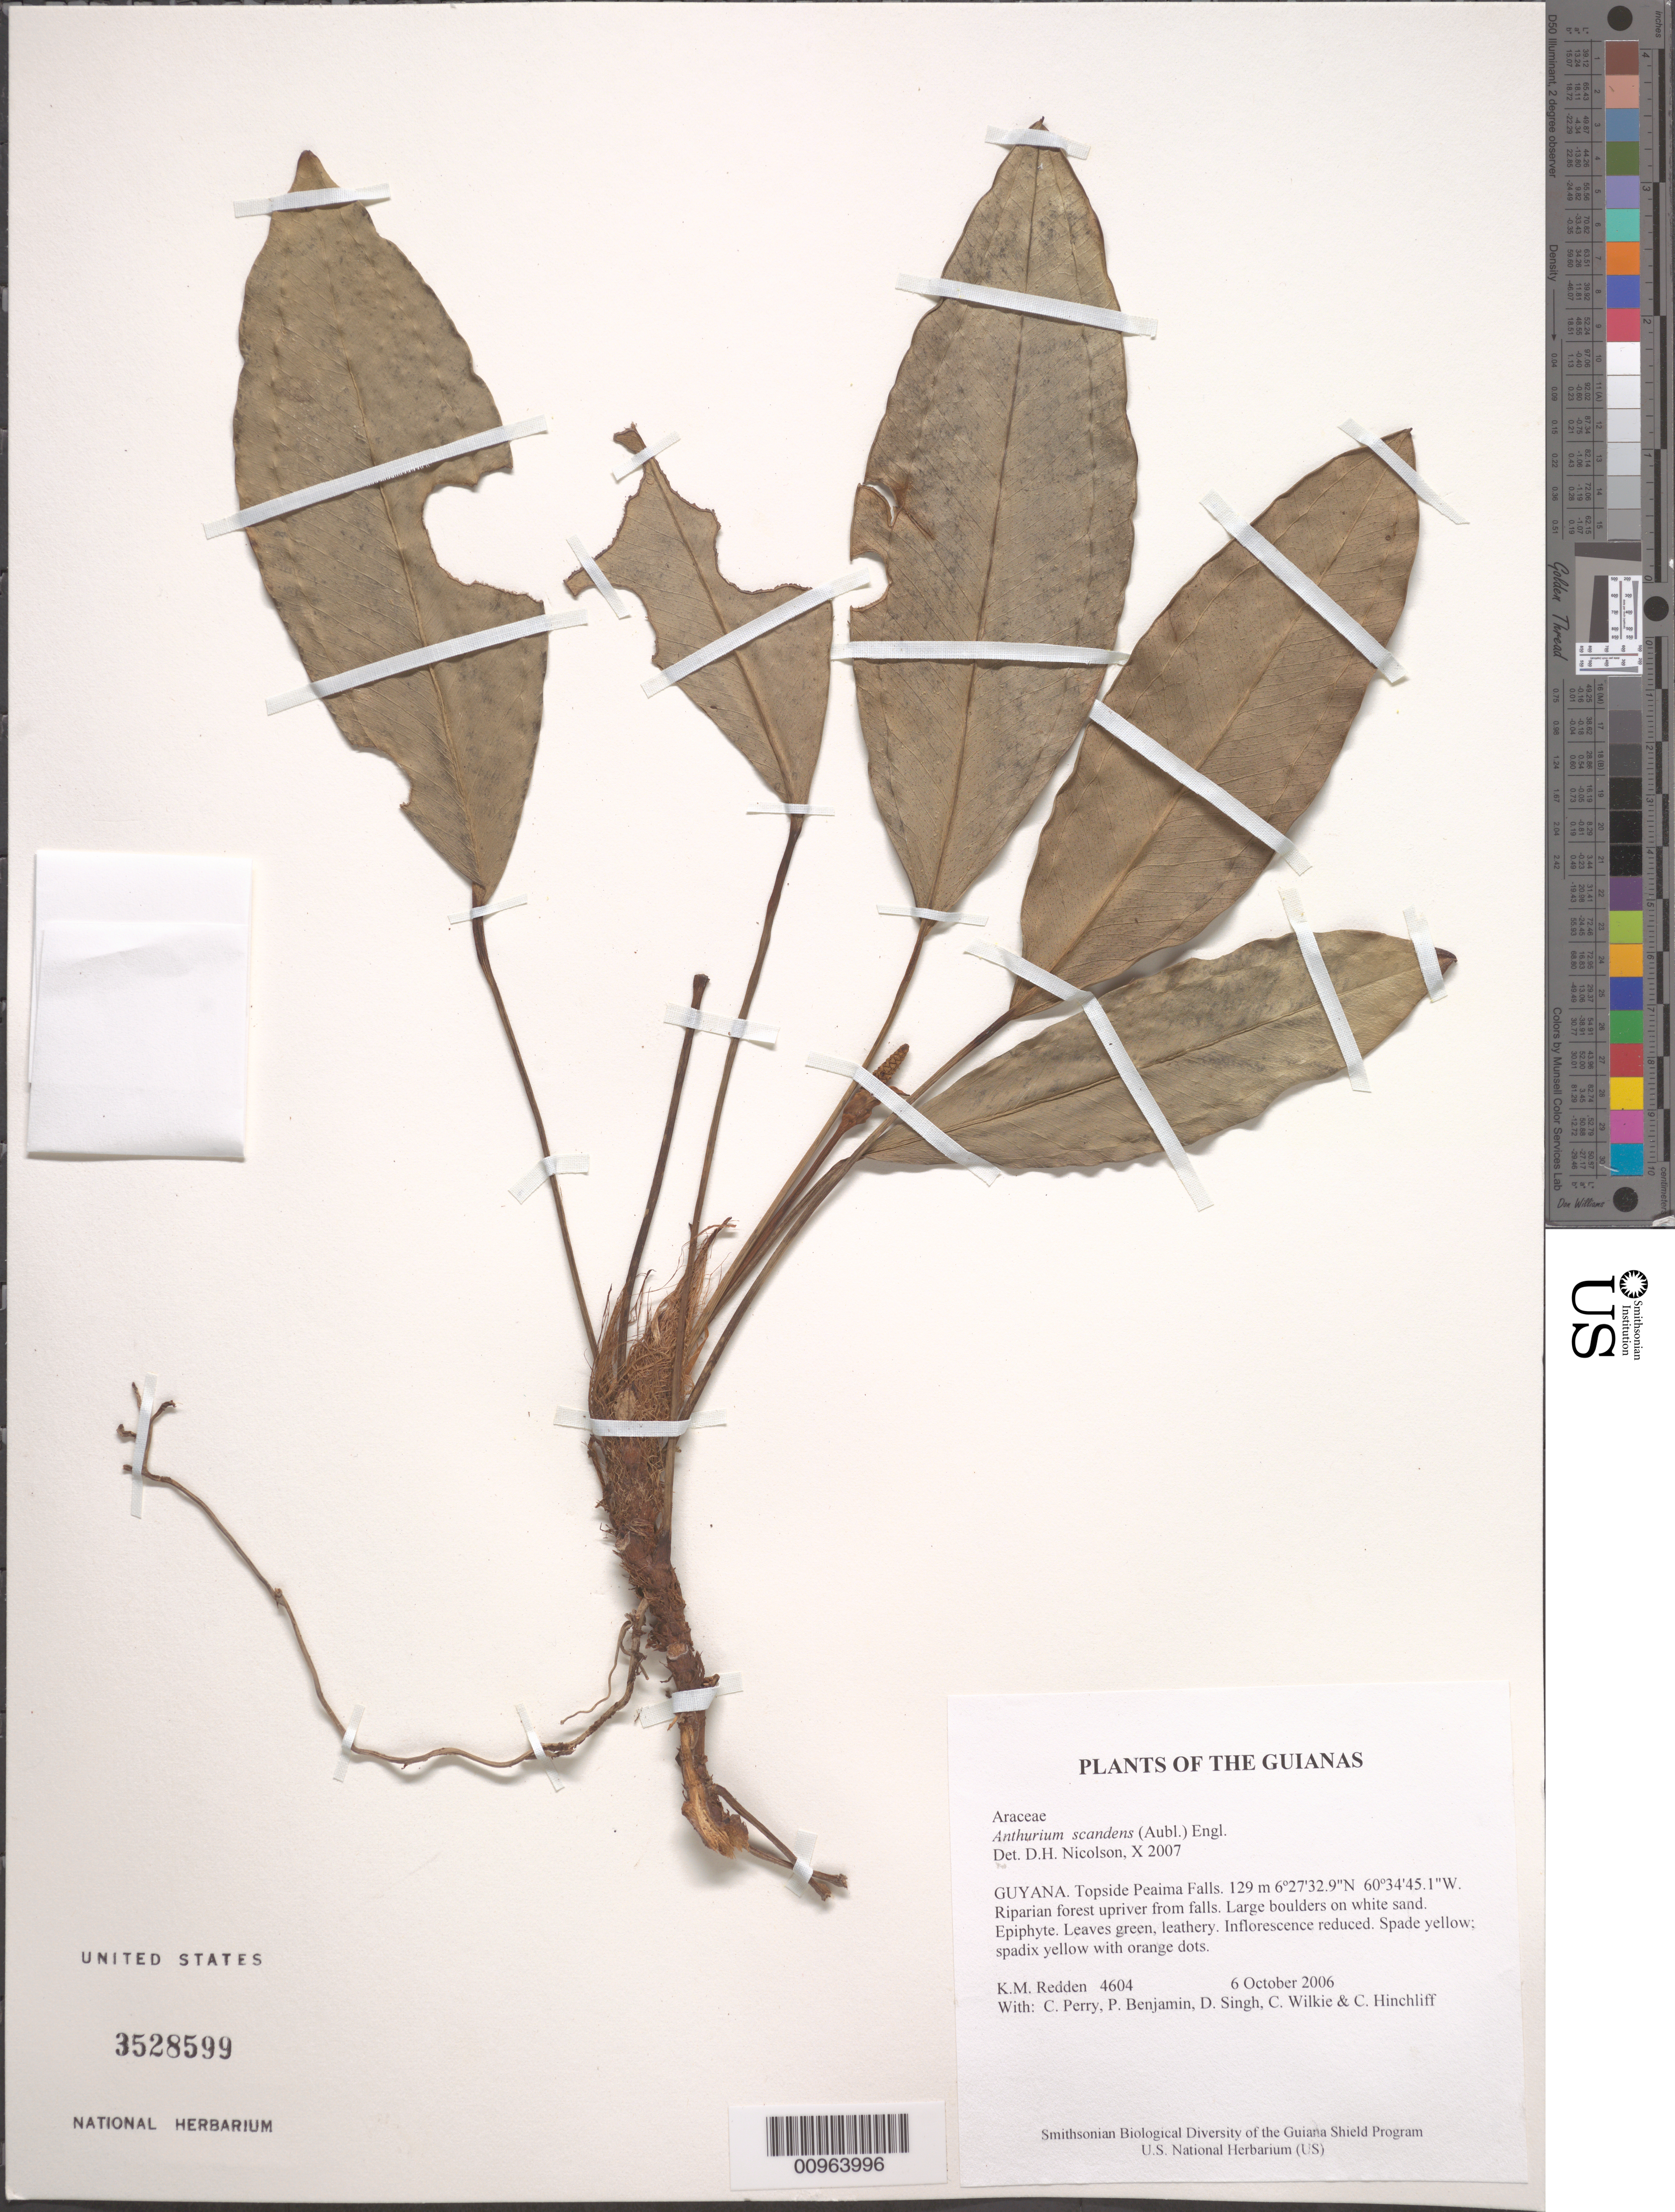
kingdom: Plantae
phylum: Tracheophyta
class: Liliopsida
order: Alismatales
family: Araceae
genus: Anthurium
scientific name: Anthurium scandens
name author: (Aubl.) Engl.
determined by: Nicolson, Dan H.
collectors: K. M. Redden, C. Perry, P. Benjamin, D. Singh, C. Wilkie & C. E. Hinchliff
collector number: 4604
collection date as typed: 6 October 2006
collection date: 2006-10-06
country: Guyana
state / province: Cuyuni-Mazaruni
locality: Topside Peaima Falls.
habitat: Riparian forest upriver from falls. Large boulders on white sand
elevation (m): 129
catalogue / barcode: US 3528599